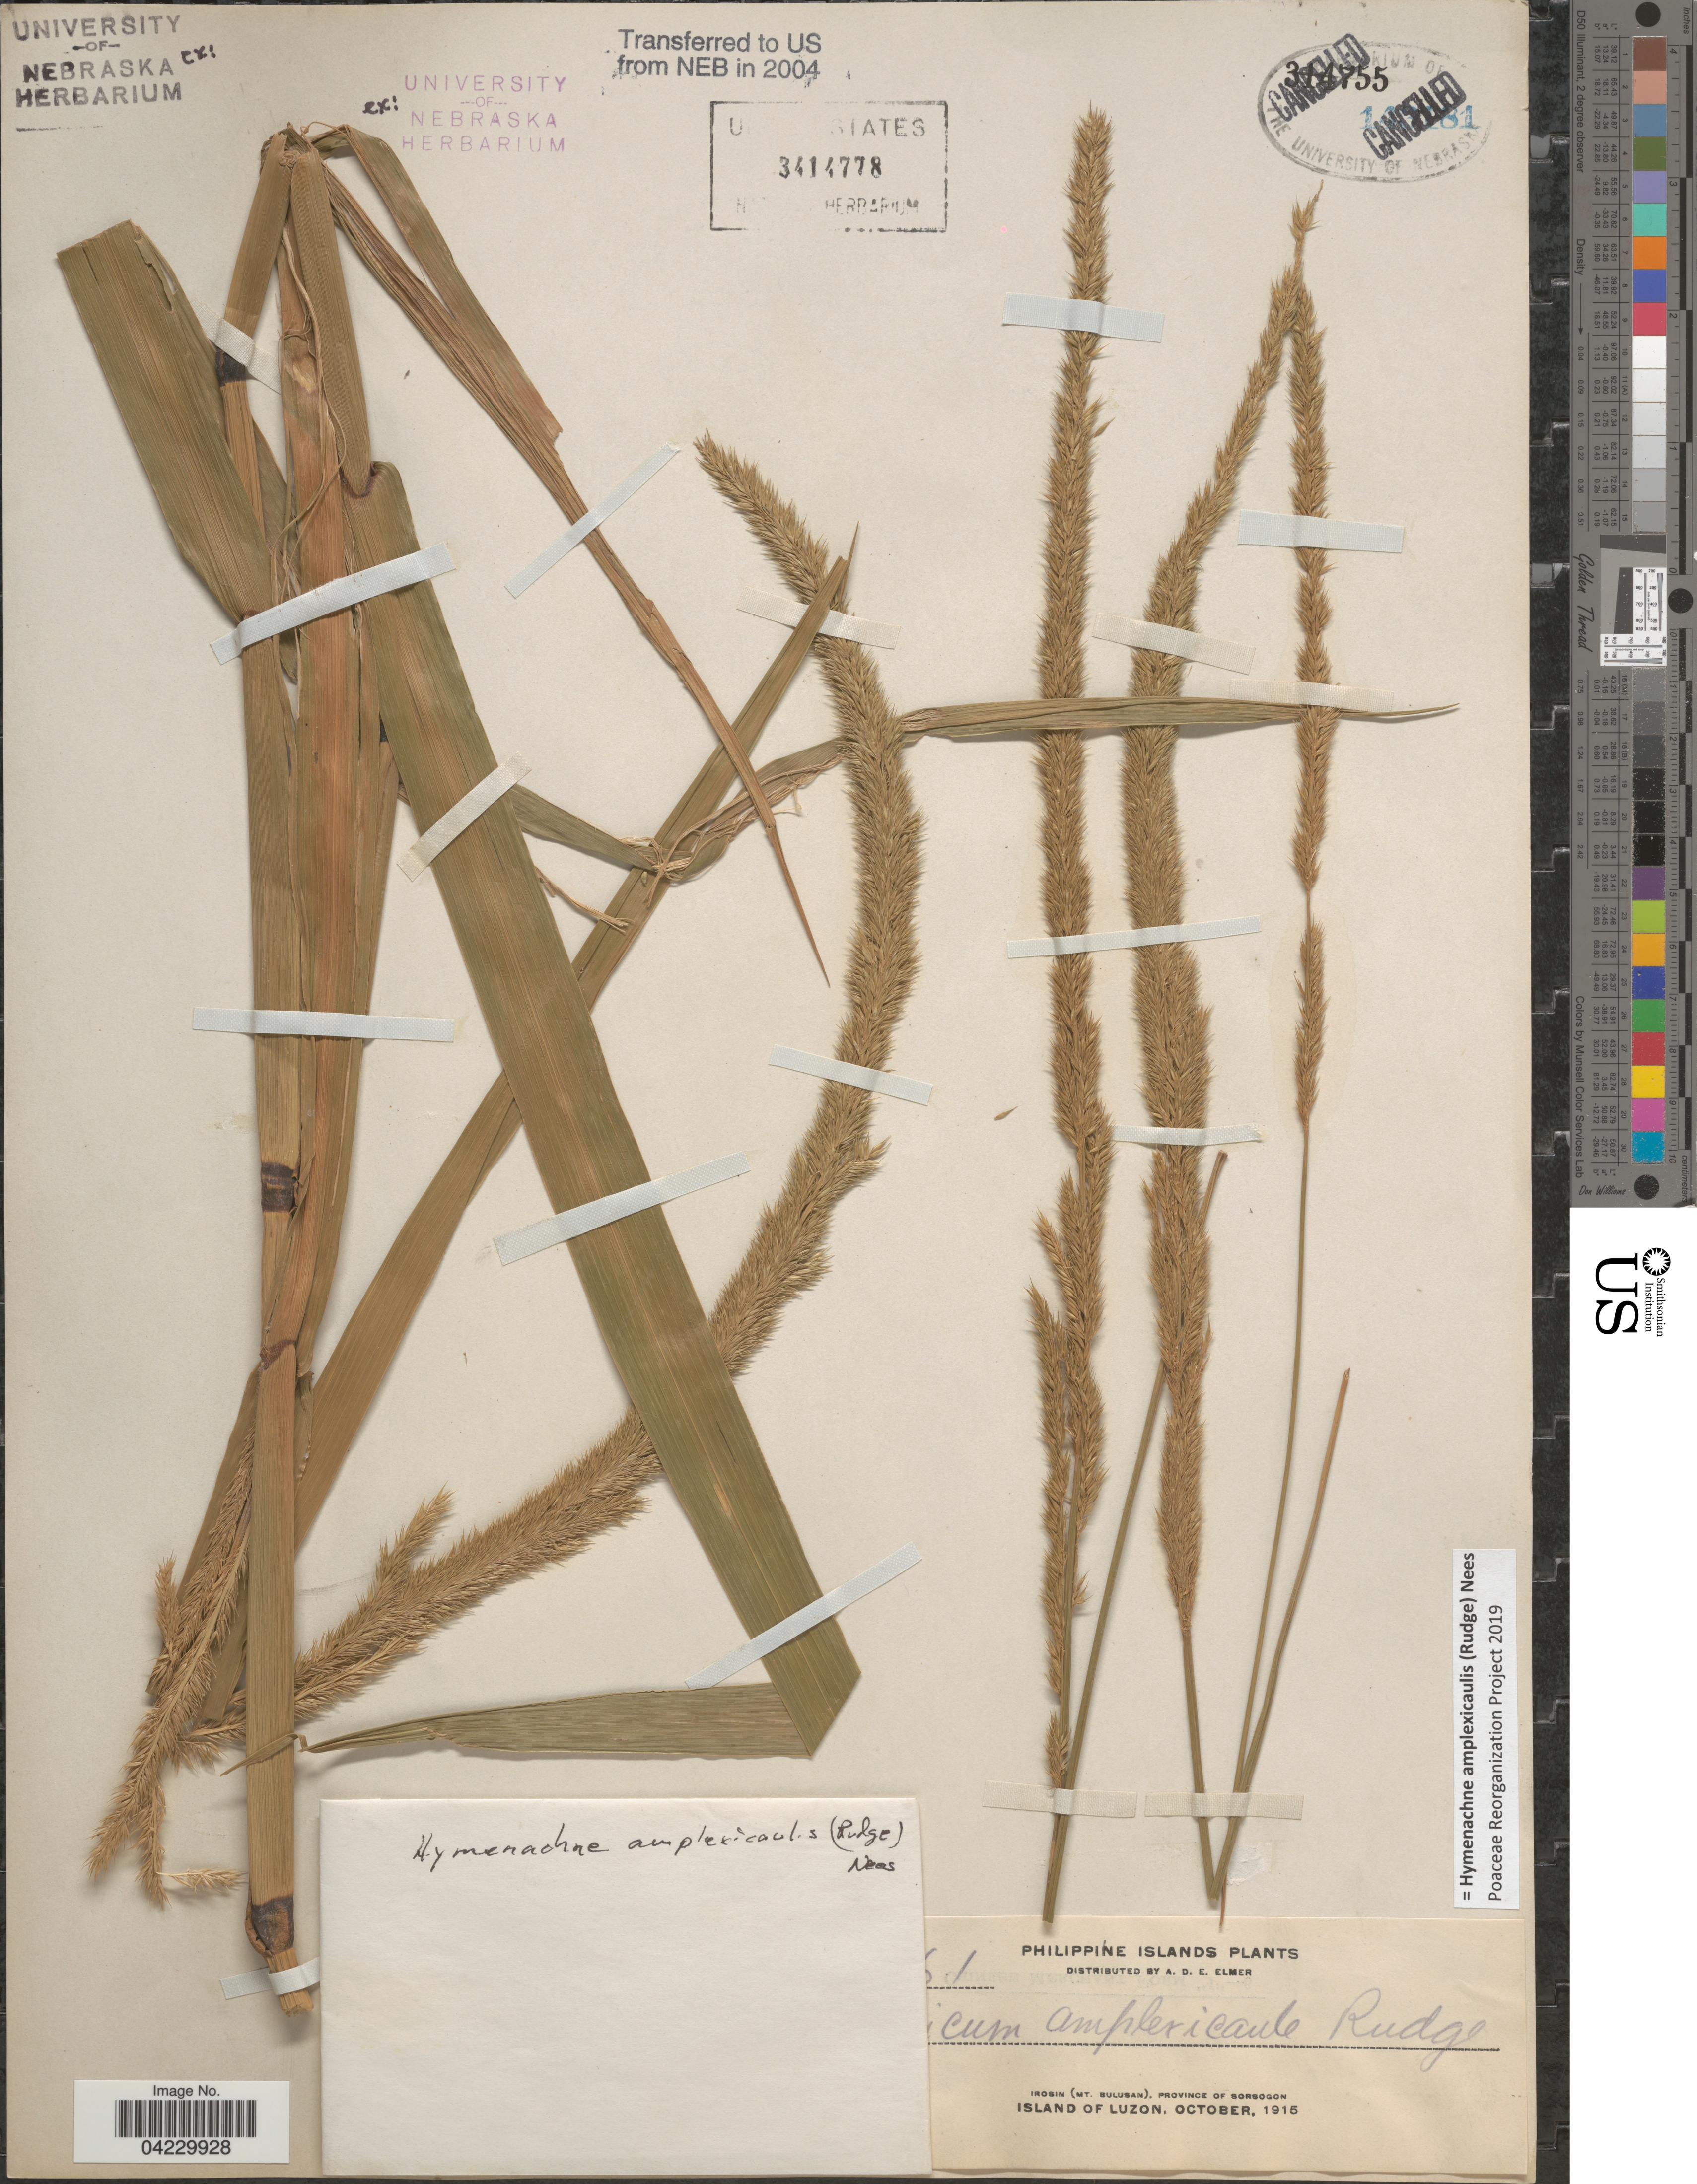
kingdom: Plantae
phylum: Tracheophyta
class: Liliopsida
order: Poales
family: Poaceae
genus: Hymenachne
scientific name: Hymenachne amplexicaulis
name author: (Rudge) Nees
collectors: A. D. E. Elmer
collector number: !1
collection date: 1915-10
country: Philippines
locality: Philippine Islands. Irosin (Mt. Bulusan), Province of Sorsogon. Island of Luzon.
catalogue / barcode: US 3414778